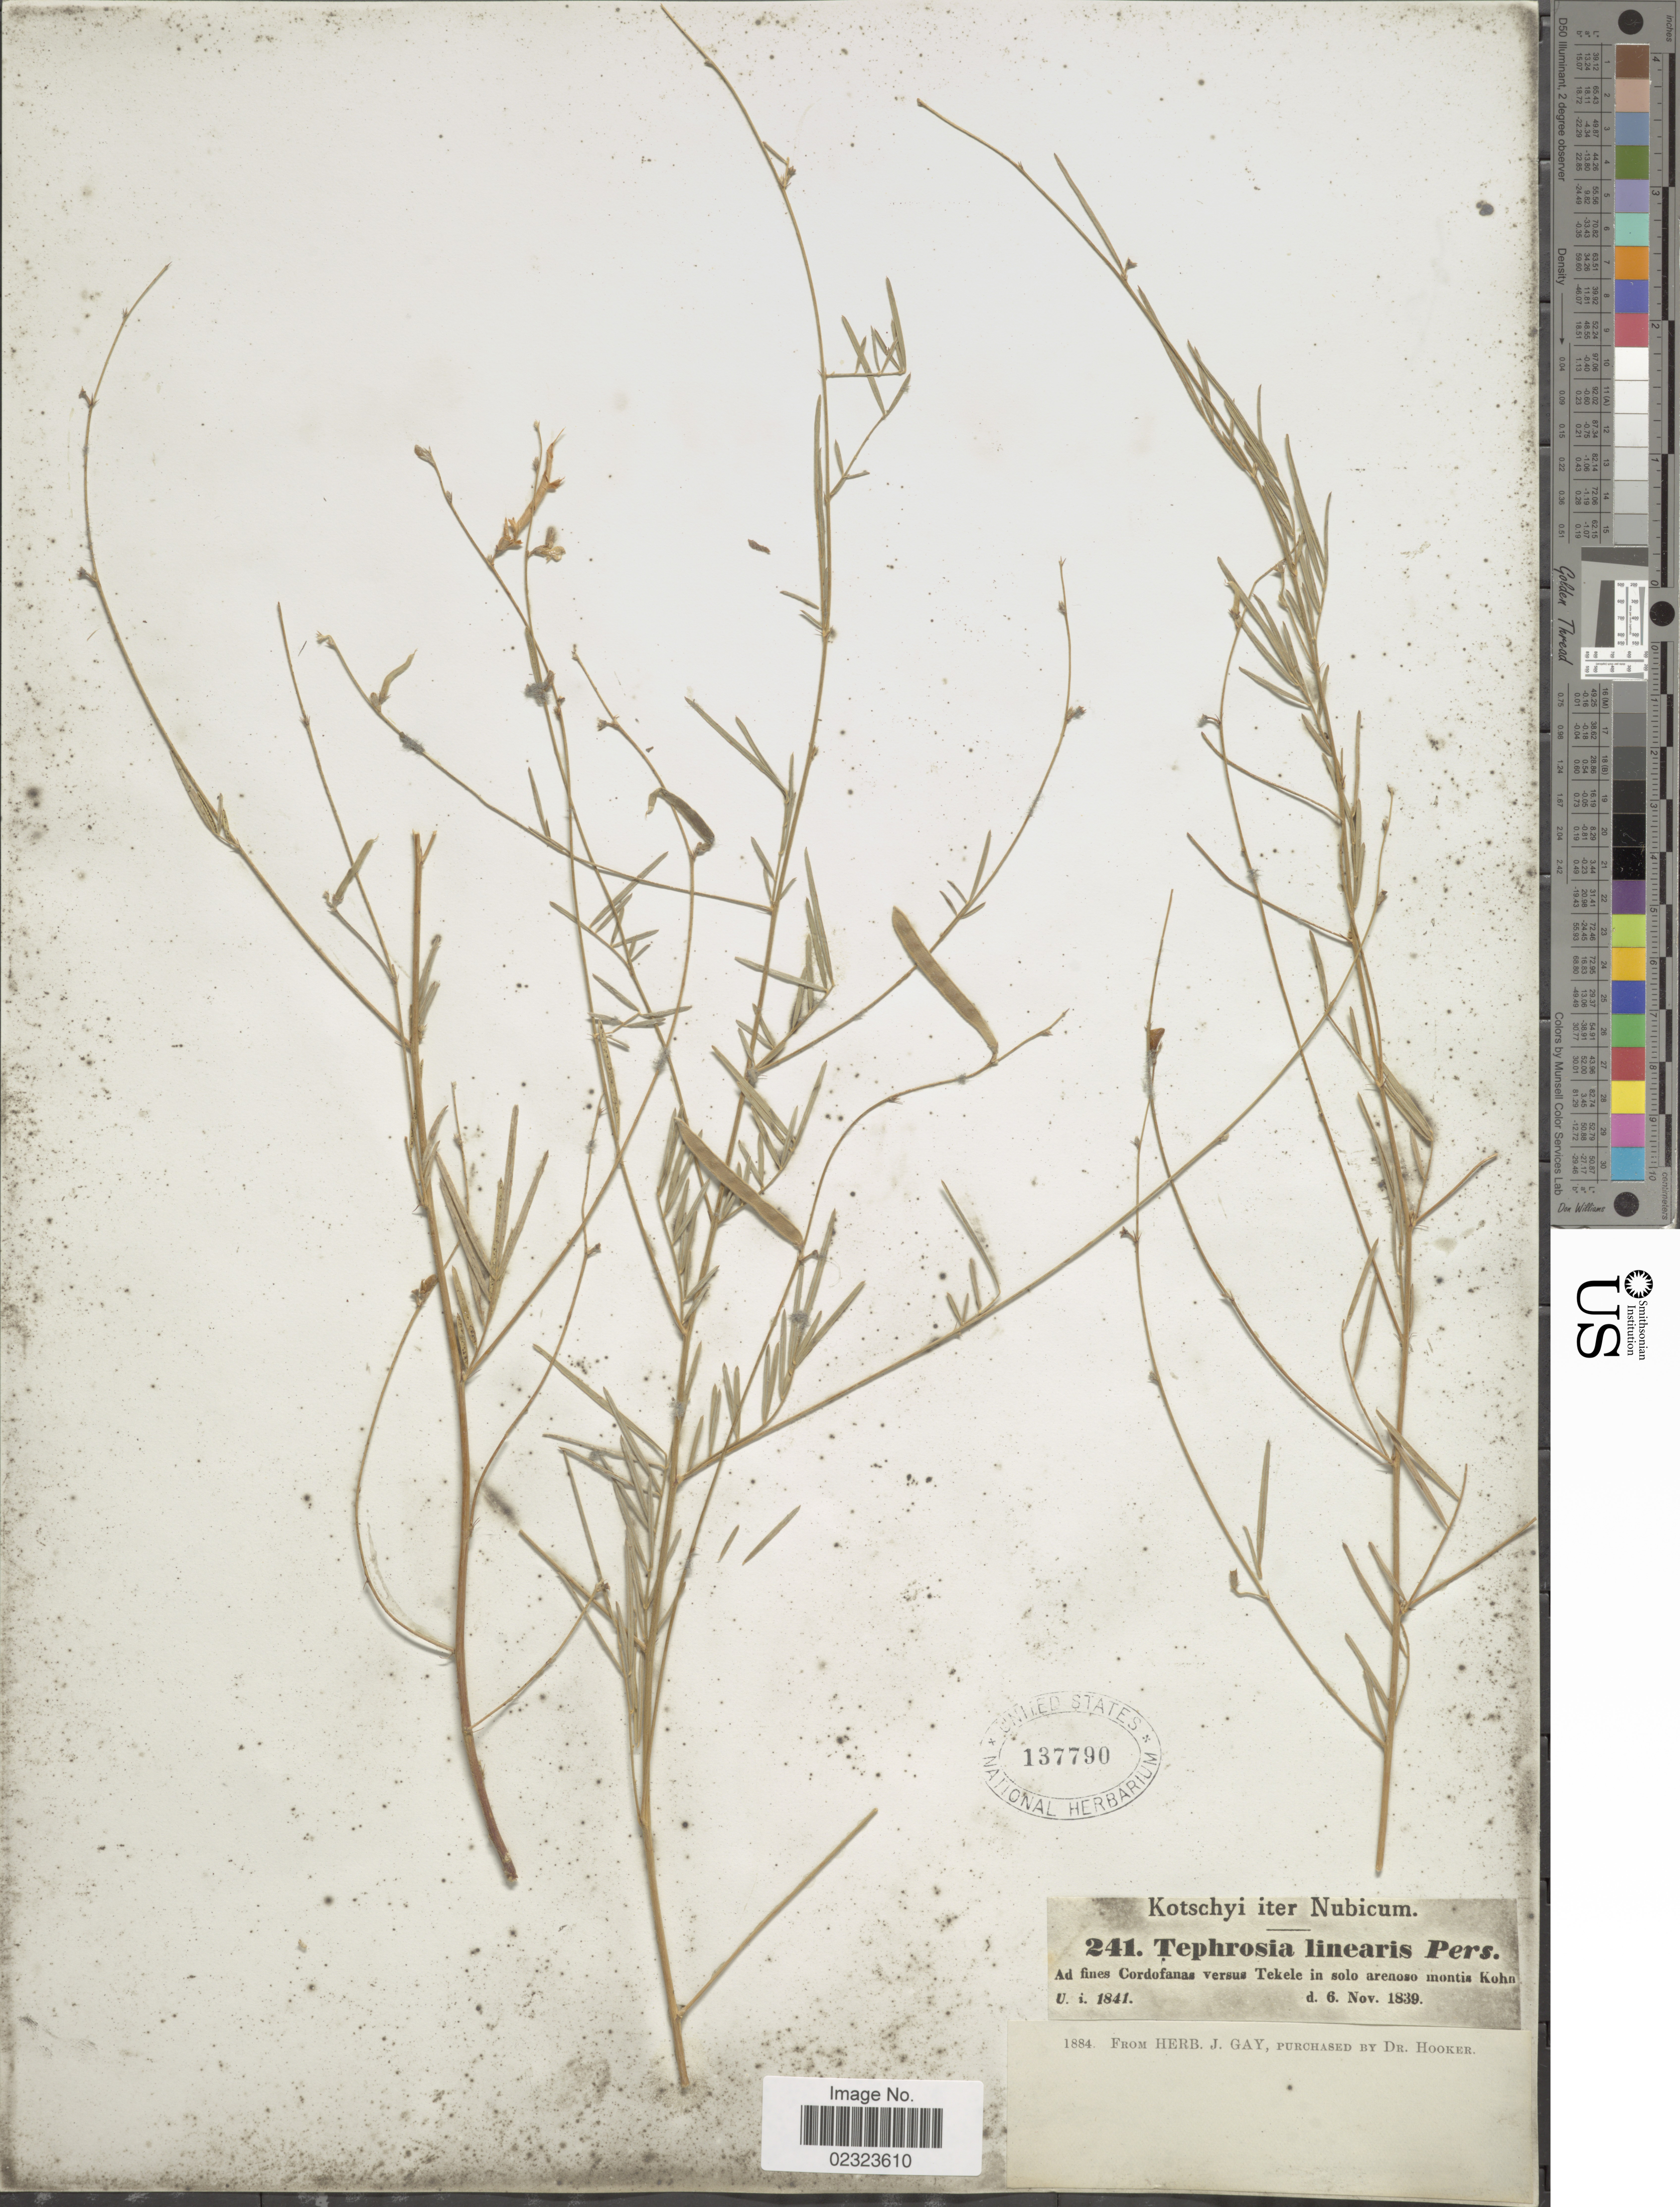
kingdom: Plantae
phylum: Tracheophyta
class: Magnoliopsida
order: Fabales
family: Fabaceae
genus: Tephrosia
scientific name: Tephrosia linearis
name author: (Willd.) Pers.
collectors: -. Kotschyi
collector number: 241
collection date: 1839-11-06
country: Sudan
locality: Iter Nubicum, ad fines Cordofana versus Tekele in solo arenoso montis Kohn.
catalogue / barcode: US 137790